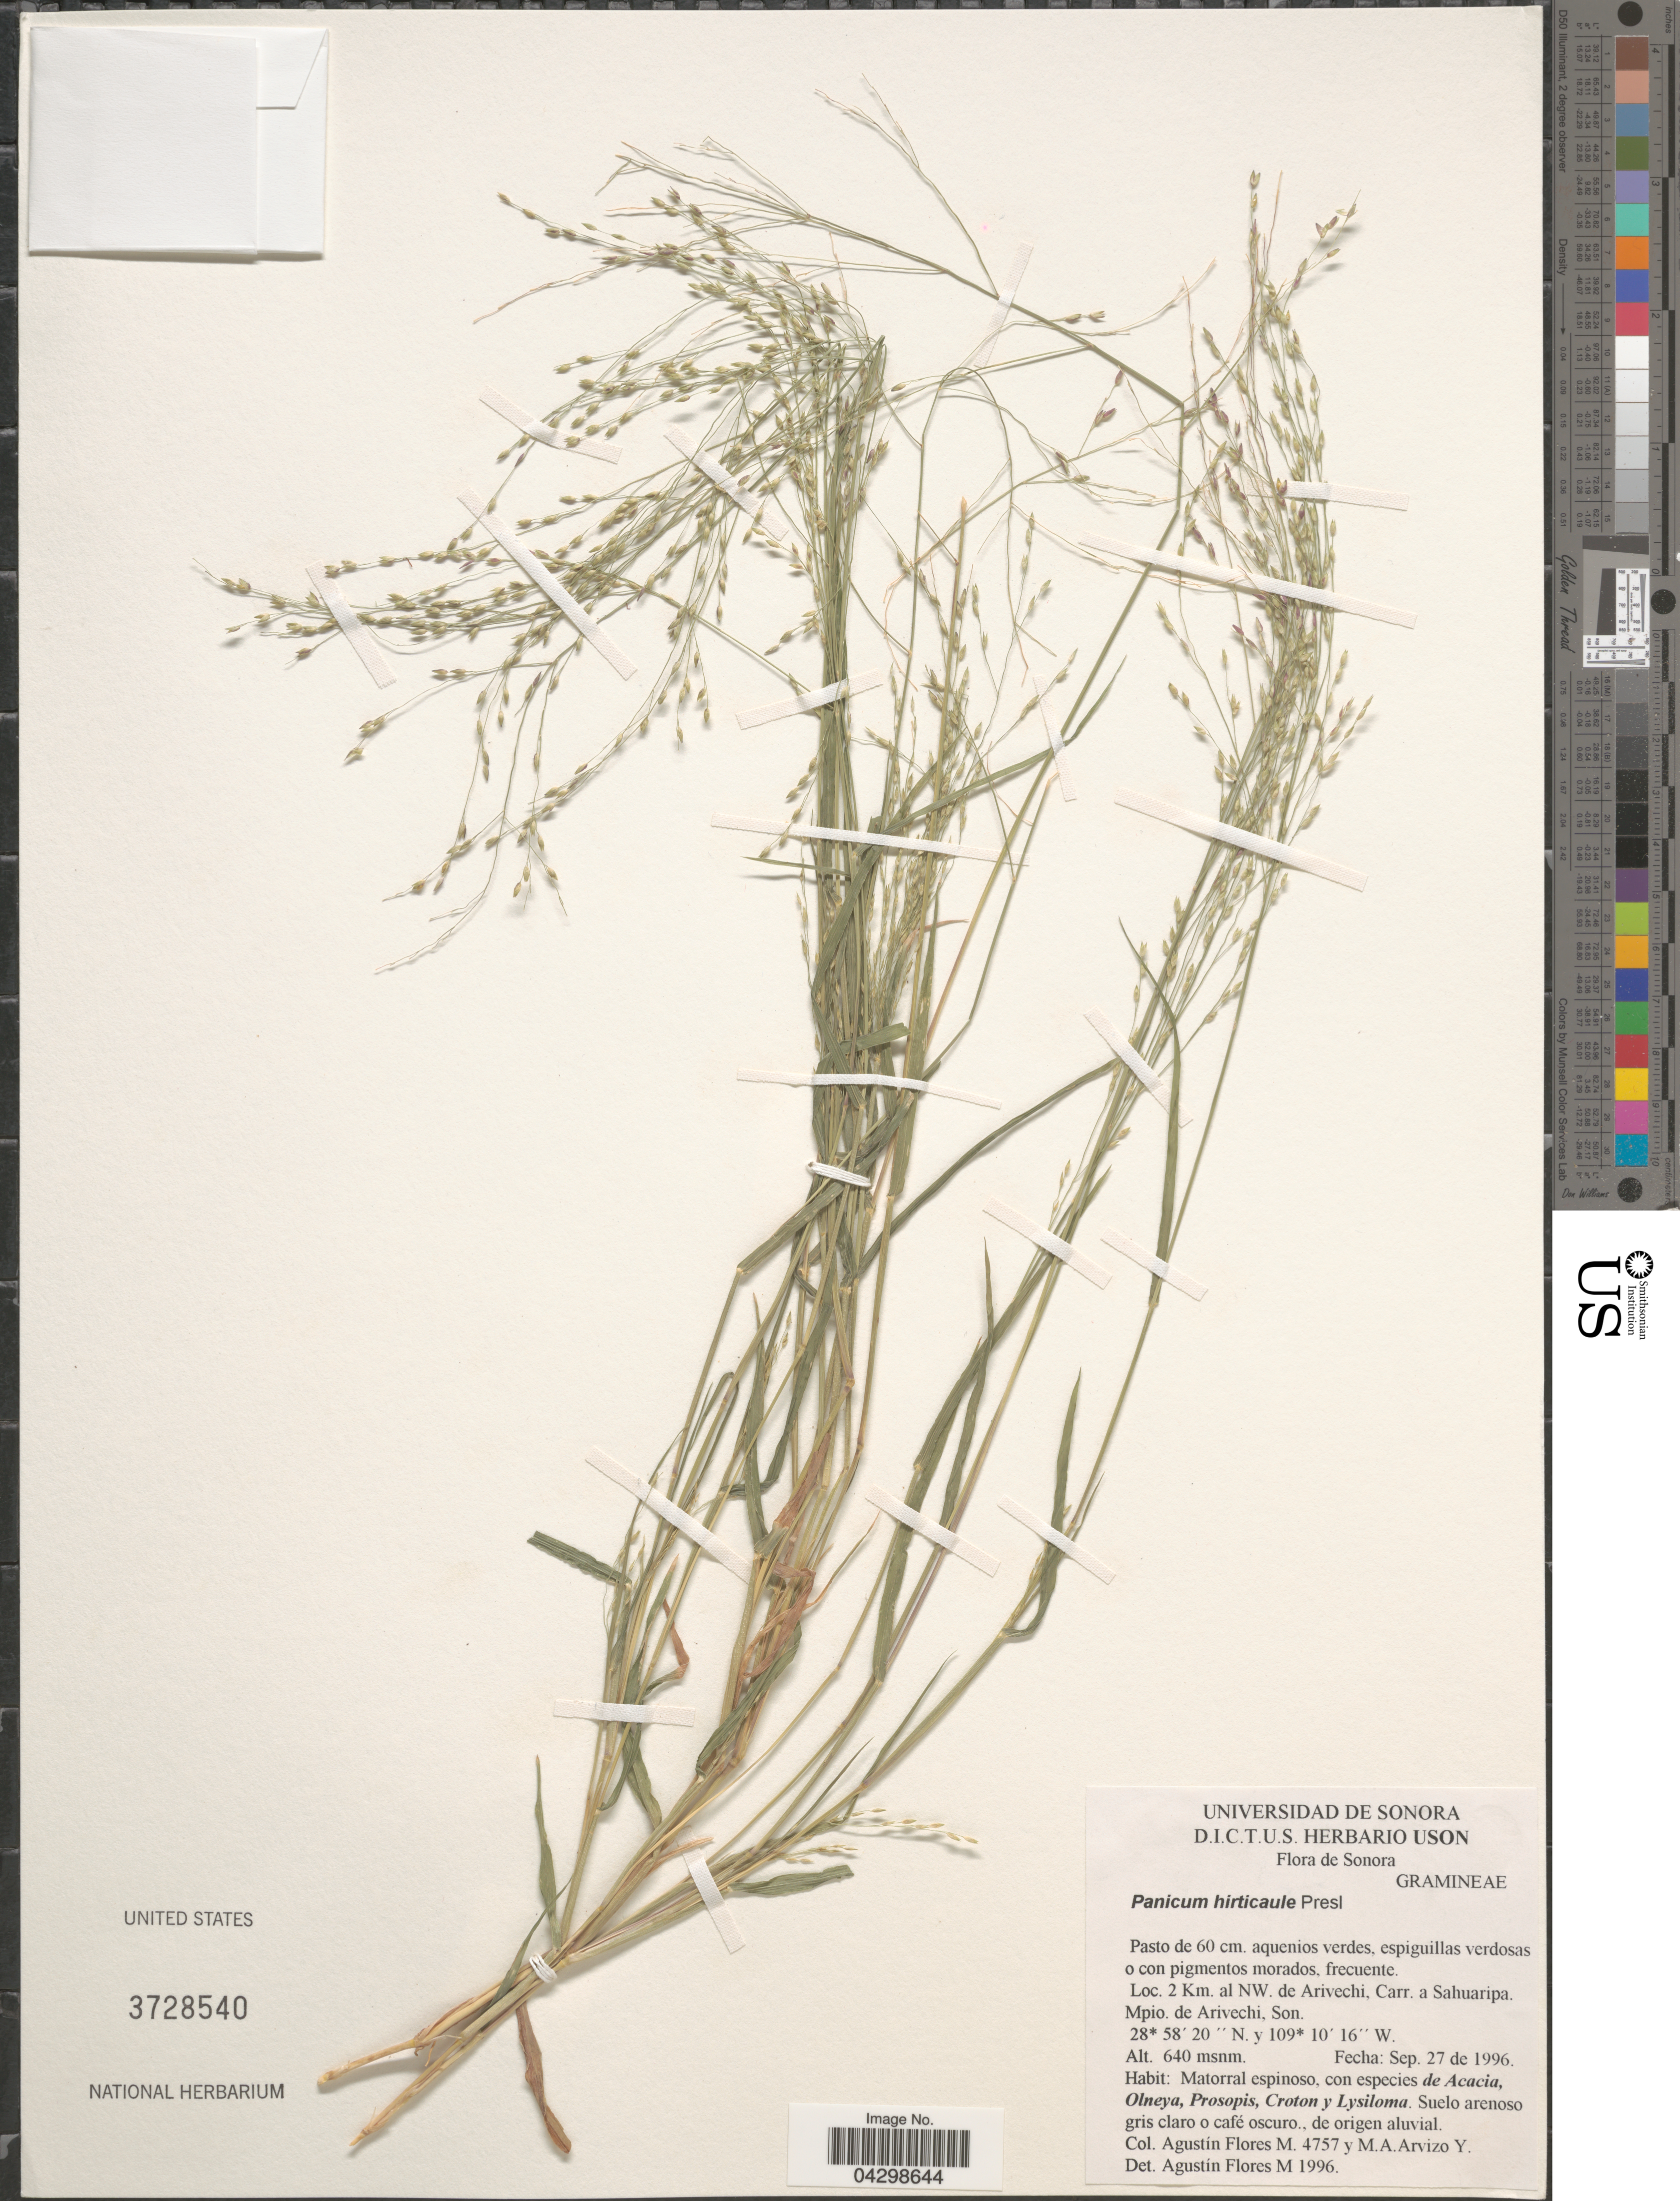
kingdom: Plantae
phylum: Tracheophyta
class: Liliopsida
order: Poales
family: Poaceae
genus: Panicum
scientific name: Panicum hirticaule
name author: J. Presl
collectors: A. Flores M. & M. Arvizo Y.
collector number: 4757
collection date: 1996-09-27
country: Mexico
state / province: Sonora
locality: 2Km. al NW. de Arivechi, Carr. a Sahuaripa. Mpio de Arivechi, Son.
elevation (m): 640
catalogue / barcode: US 3728540